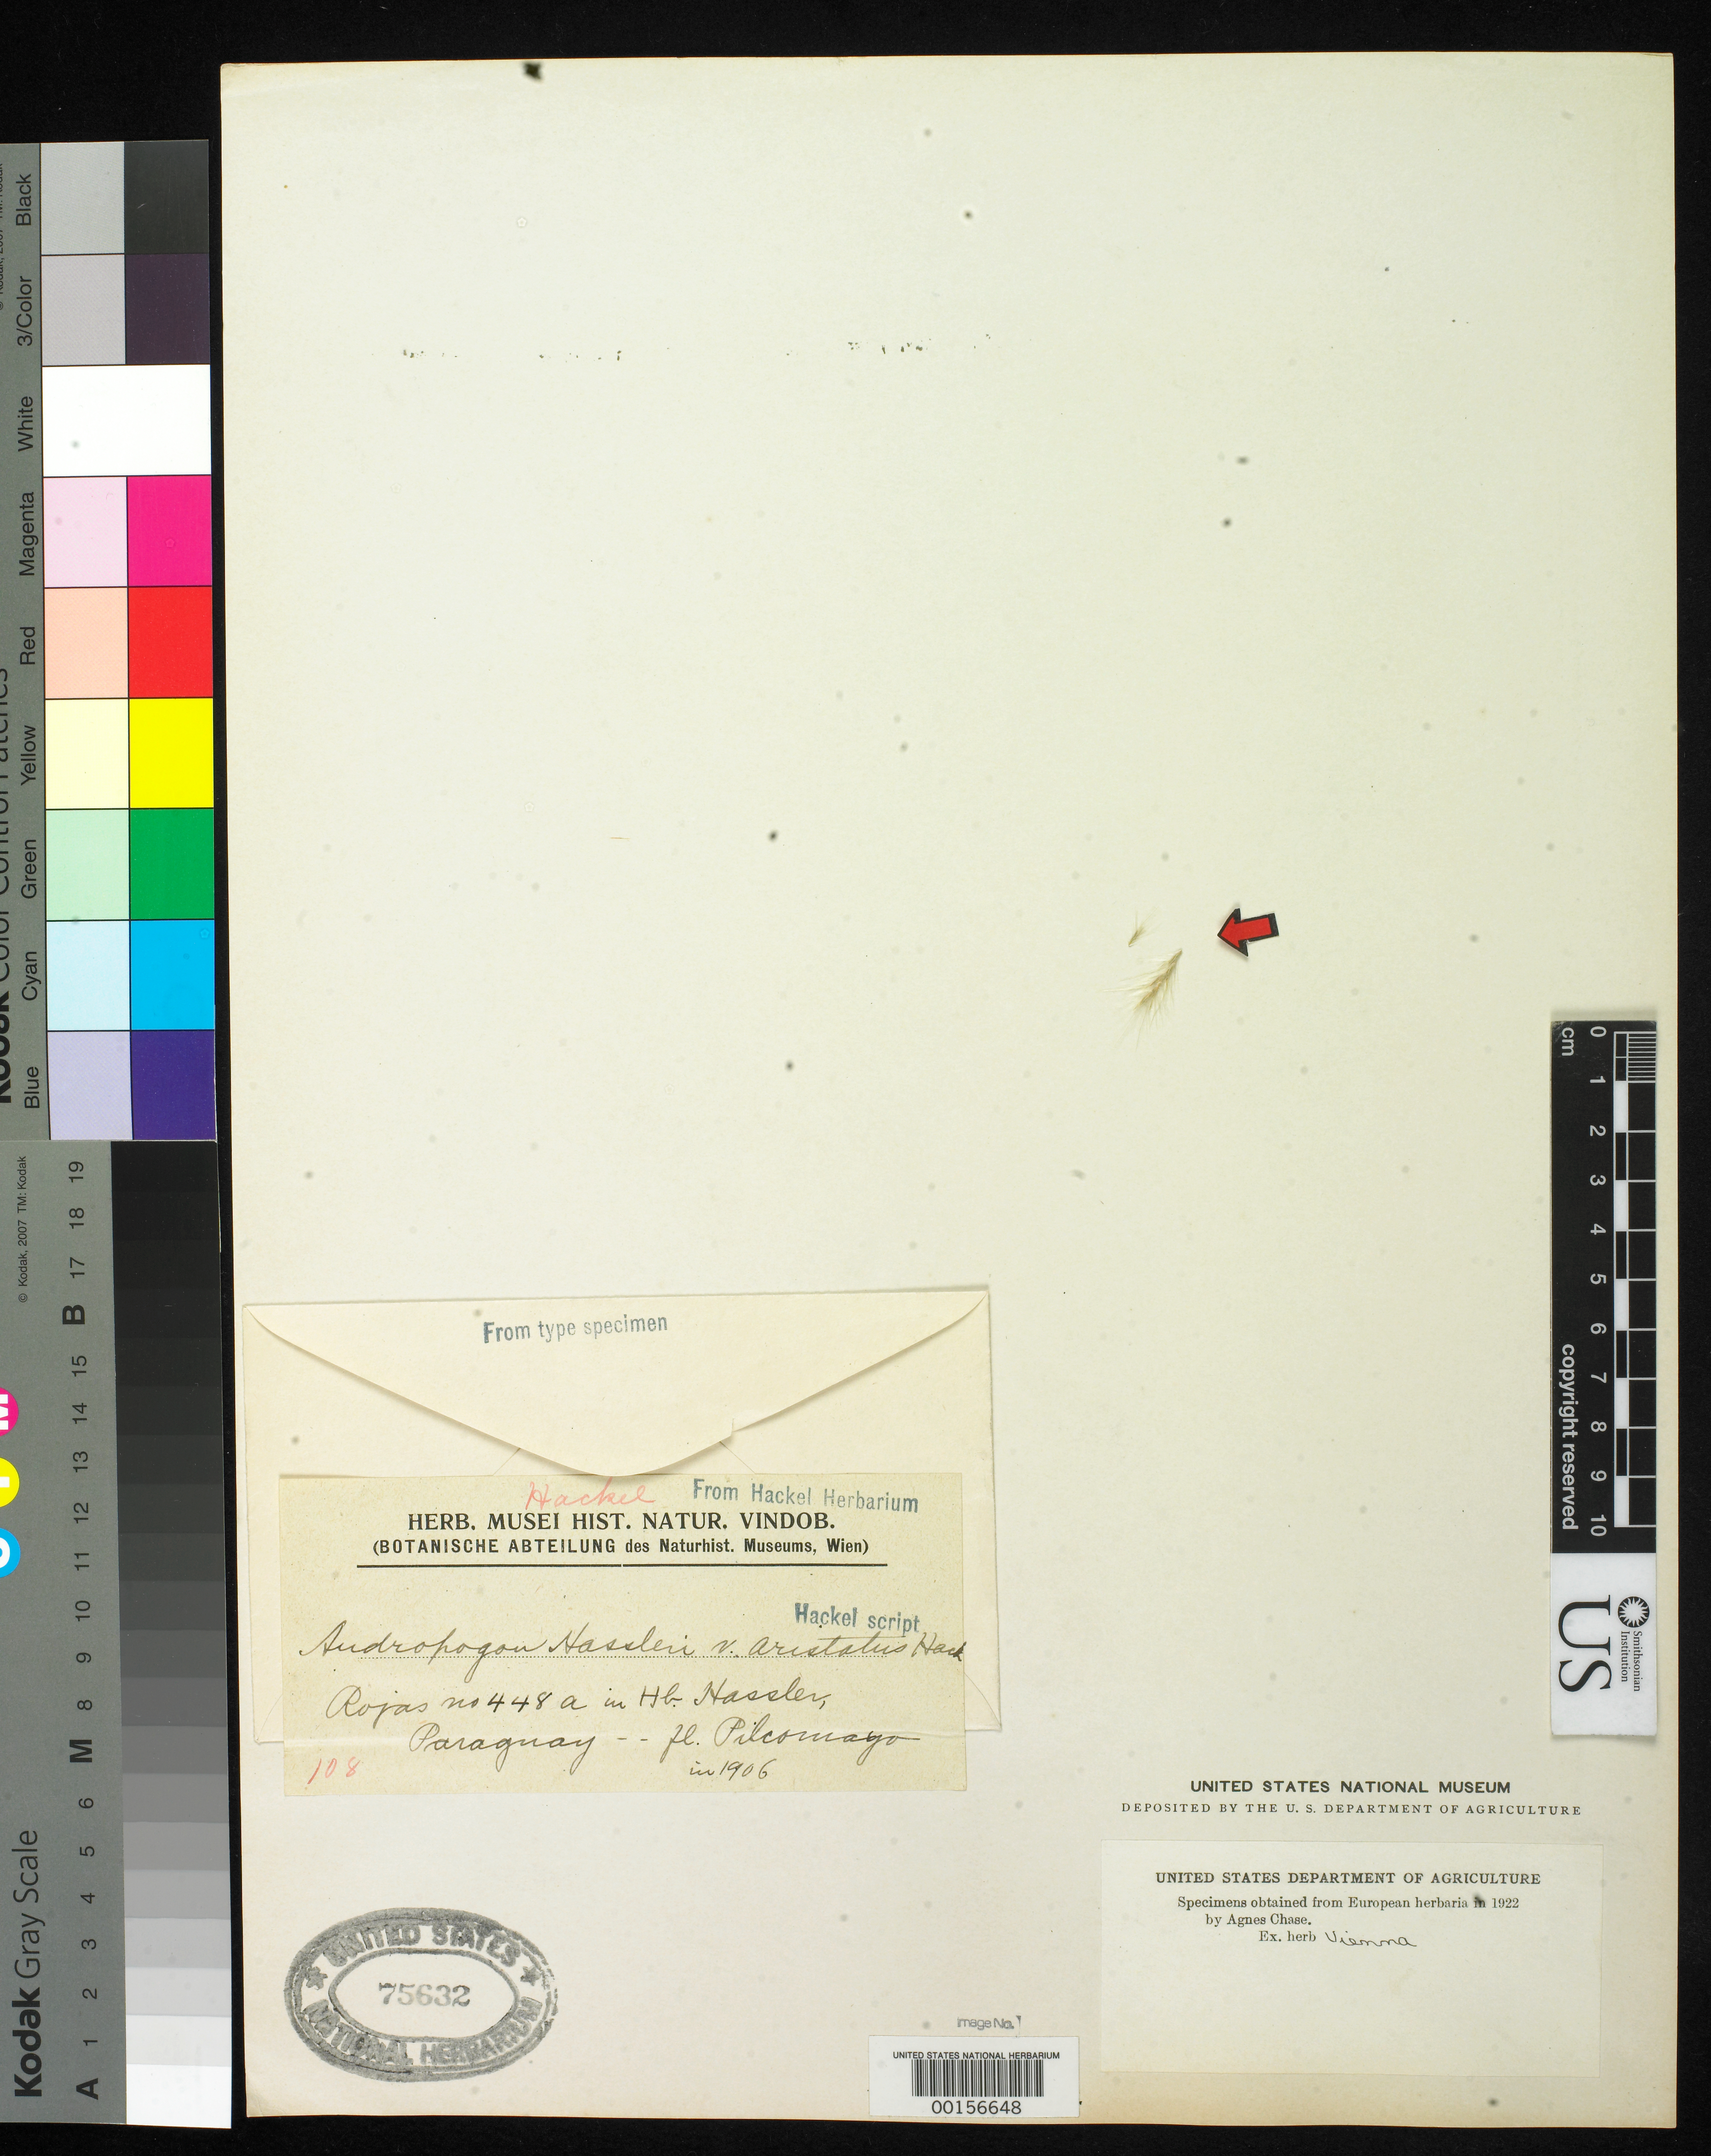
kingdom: Plantae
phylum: Tracheophyta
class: Liliopsida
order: Poales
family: Poaceae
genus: Andropogon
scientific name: Andropogon hassleri var. aristatus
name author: Hack.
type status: Type Fragment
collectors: T. Rojas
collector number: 448 a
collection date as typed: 1906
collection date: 1906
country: Paraguay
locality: Gran Chaco, Fluminus Pilcomayo.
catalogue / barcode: US 75632